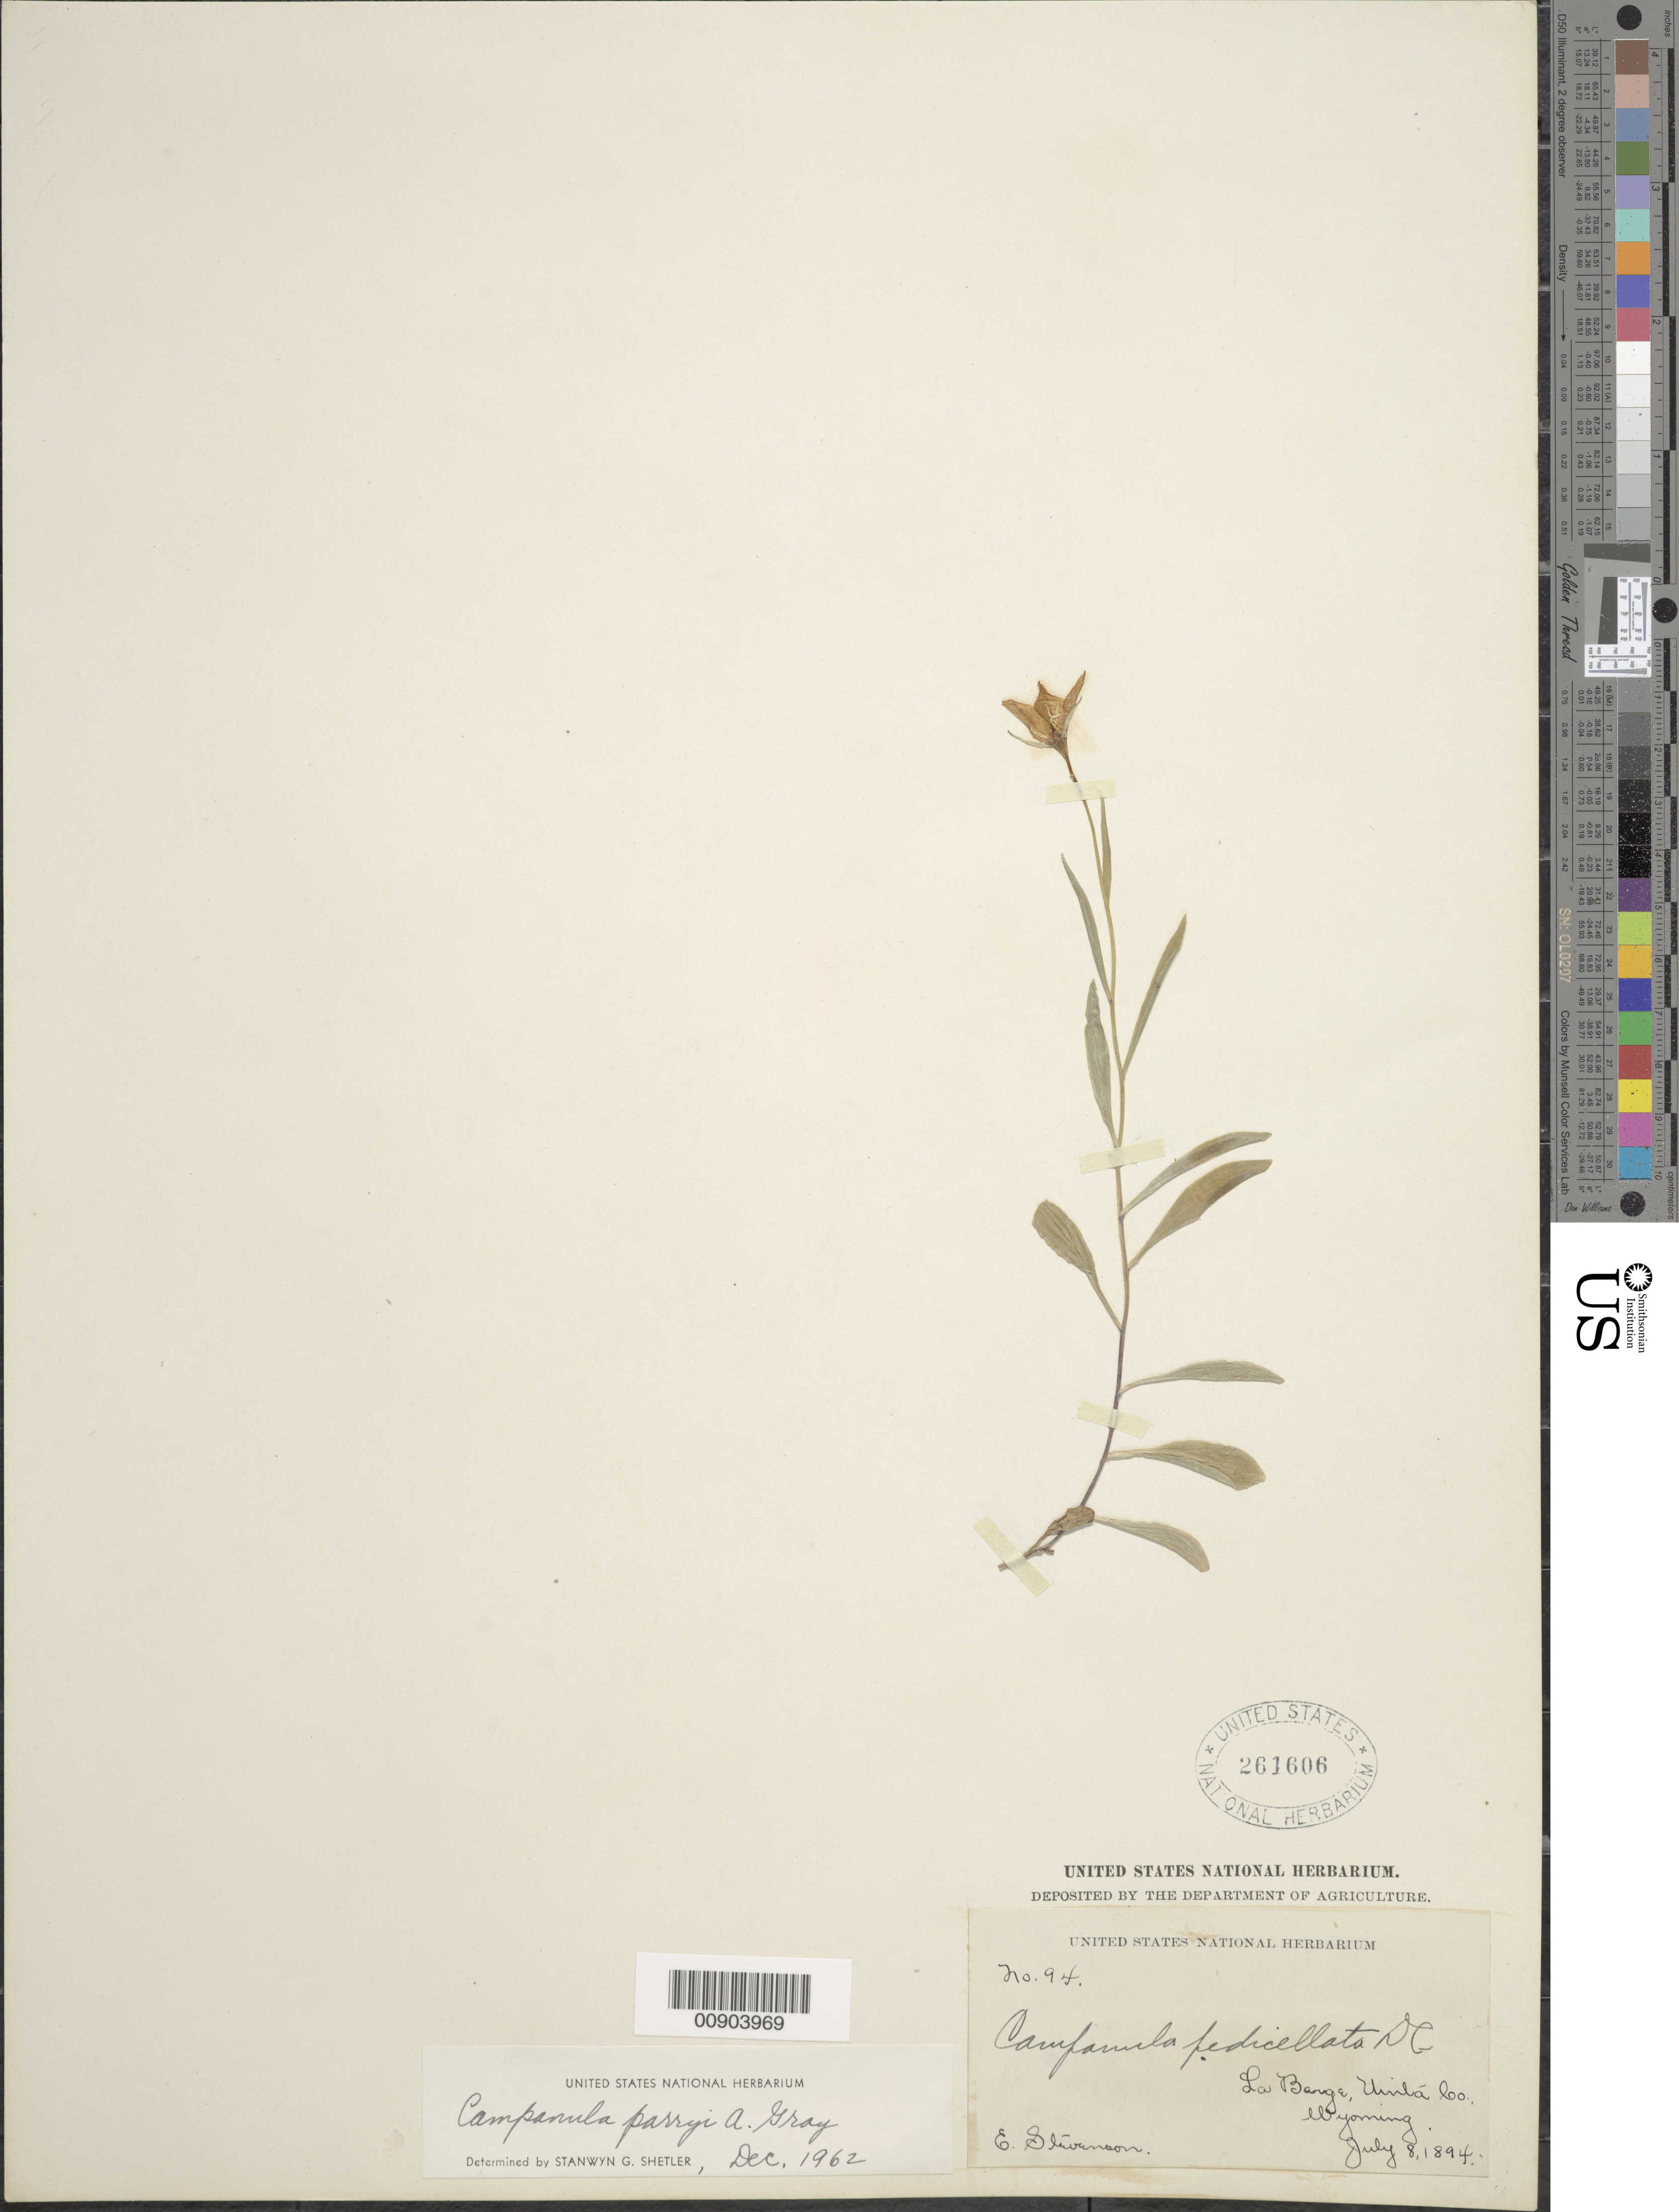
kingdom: Plantae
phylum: Tracheophyta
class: Magnoliopsida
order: Asterales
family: Campanulaceae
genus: Campanula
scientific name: Campanula parryi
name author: A. Gray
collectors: E. Stevenson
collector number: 94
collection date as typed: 8 Jul 1894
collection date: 1894-07-08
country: United States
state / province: Wyoming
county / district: Uinta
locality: La Barge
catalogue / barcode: US 261606